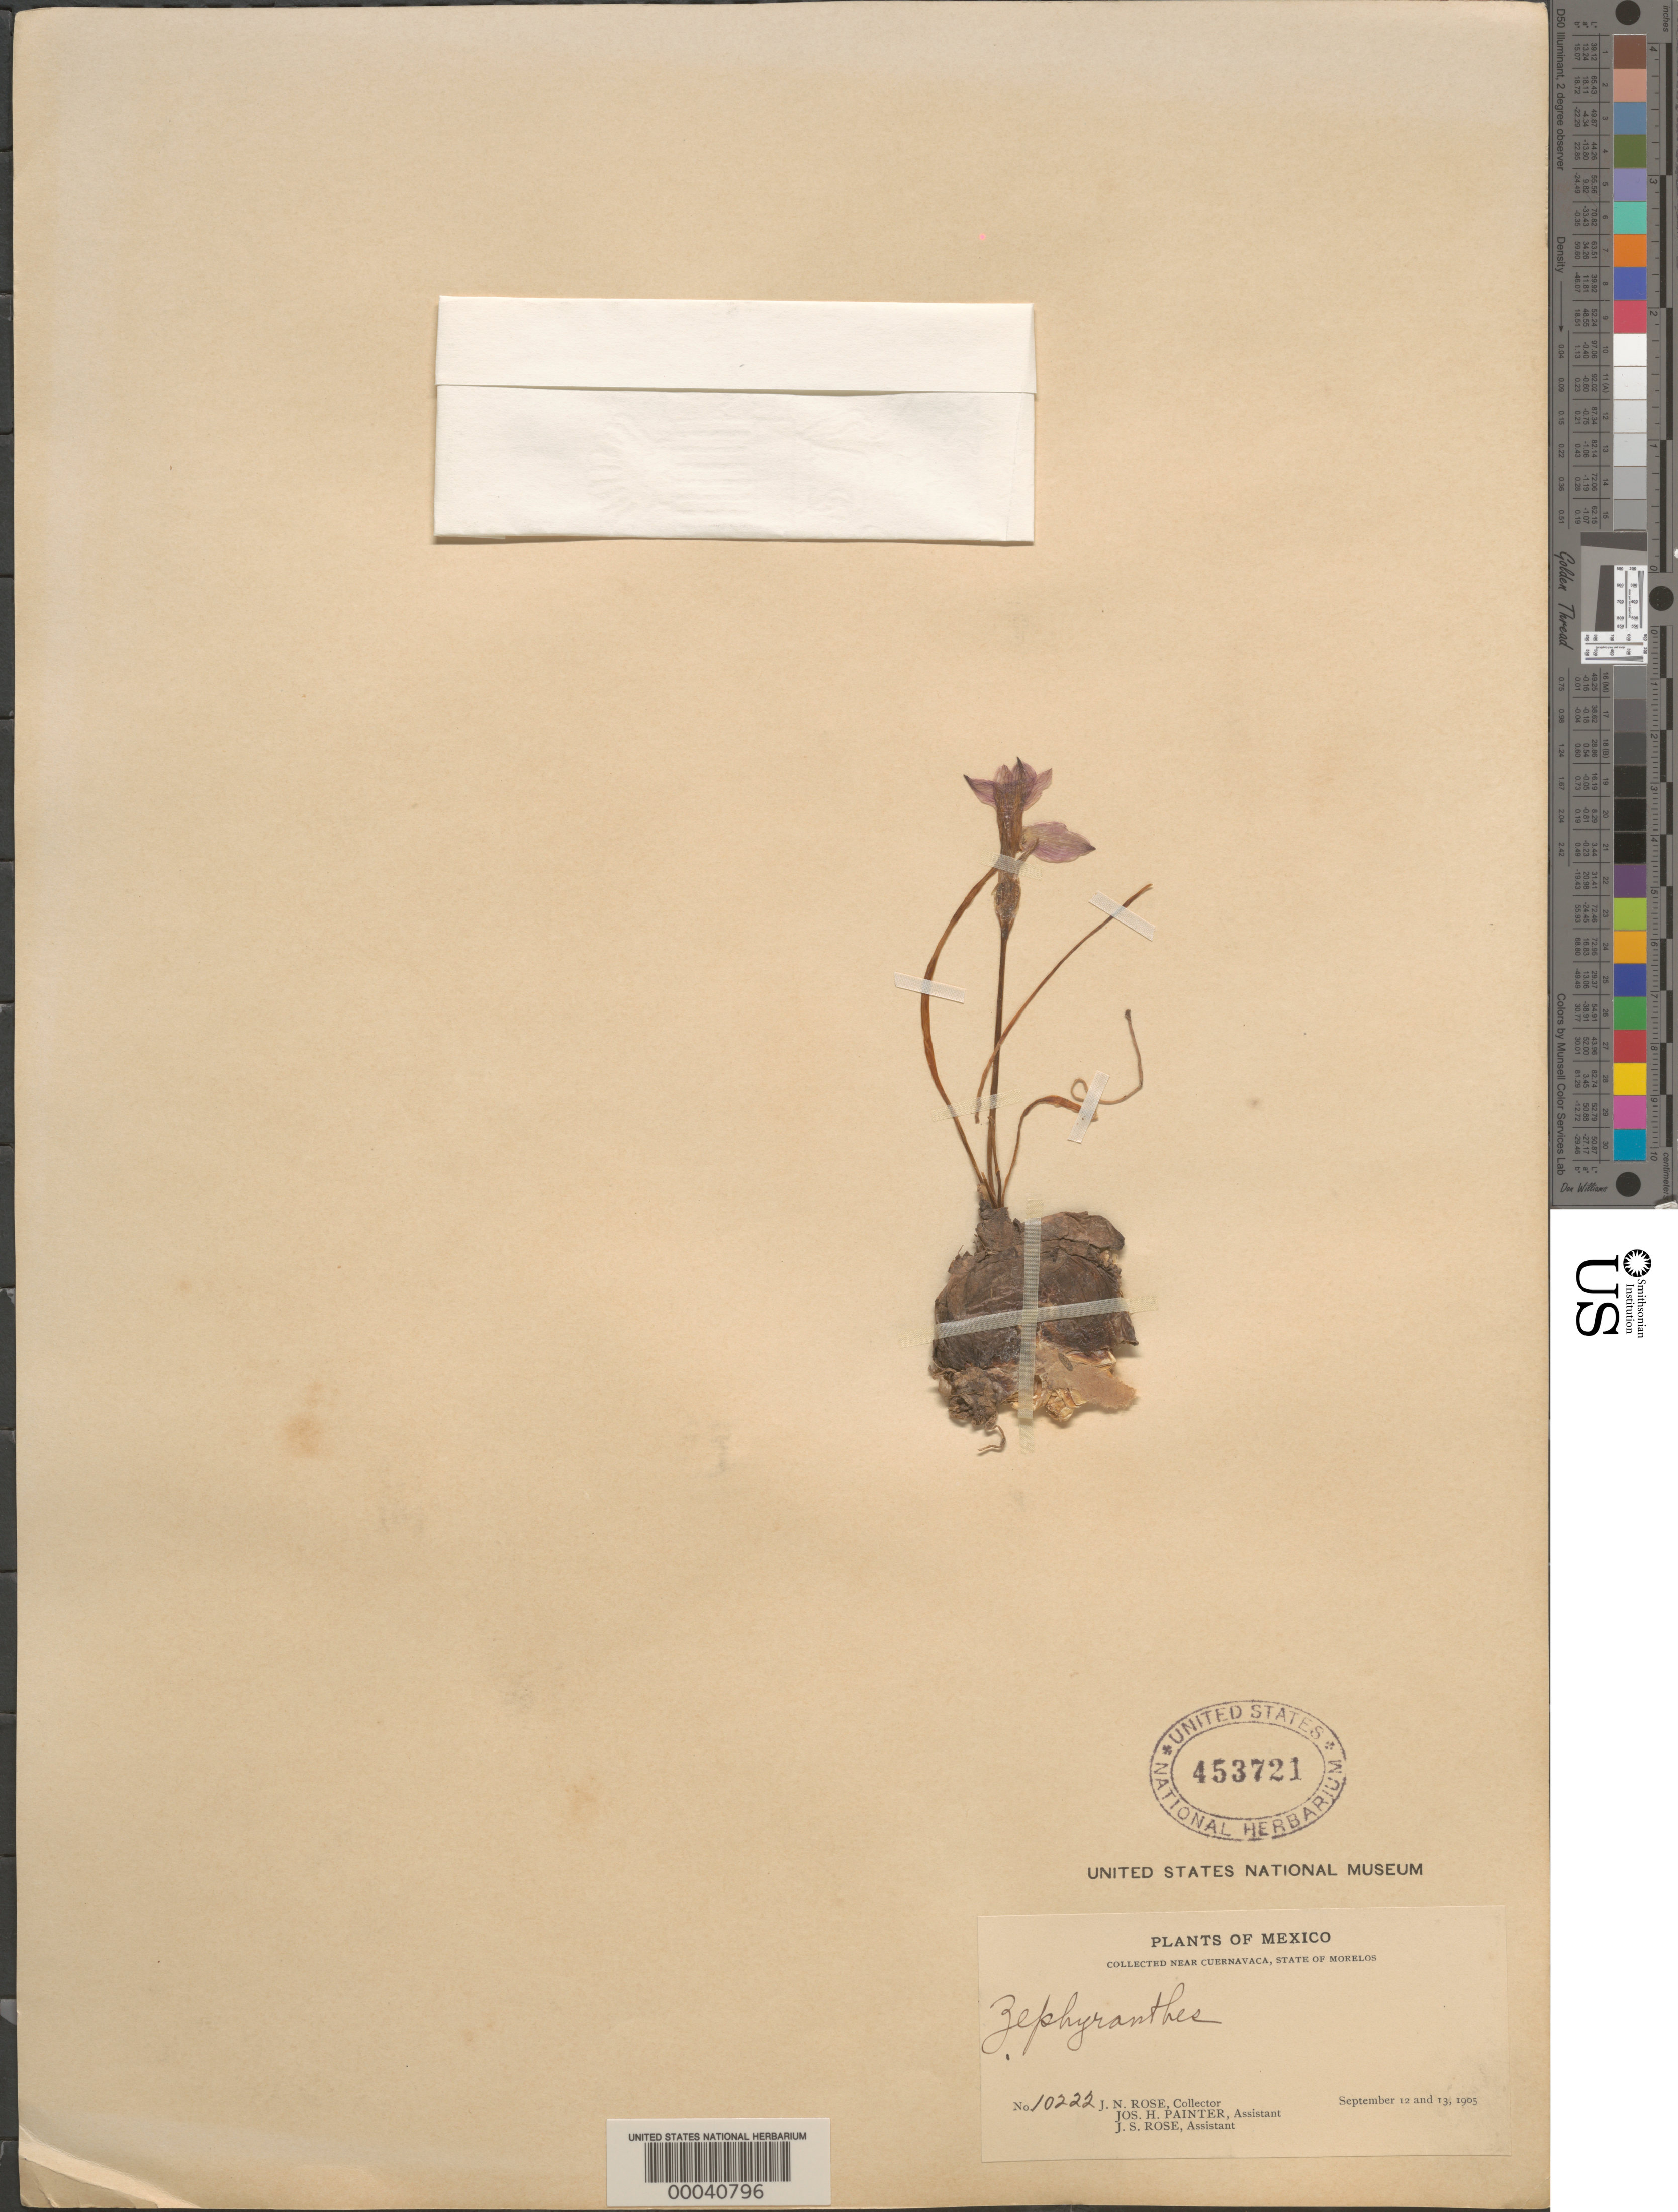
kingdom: Plantae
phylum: Tracheophyta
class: Liliopsida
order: Asparagales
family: Amaryllidaceae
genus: Zephyranthes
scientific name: Zephyranthes sp.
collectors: J. N. Rose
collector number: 10222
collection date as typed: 12 Sep 1905 to 13 Sep 1905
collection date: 1905-09-12/1905-09-13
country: Mexico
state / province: Morelos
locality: Near Cuernavaca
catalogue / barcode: US 453721